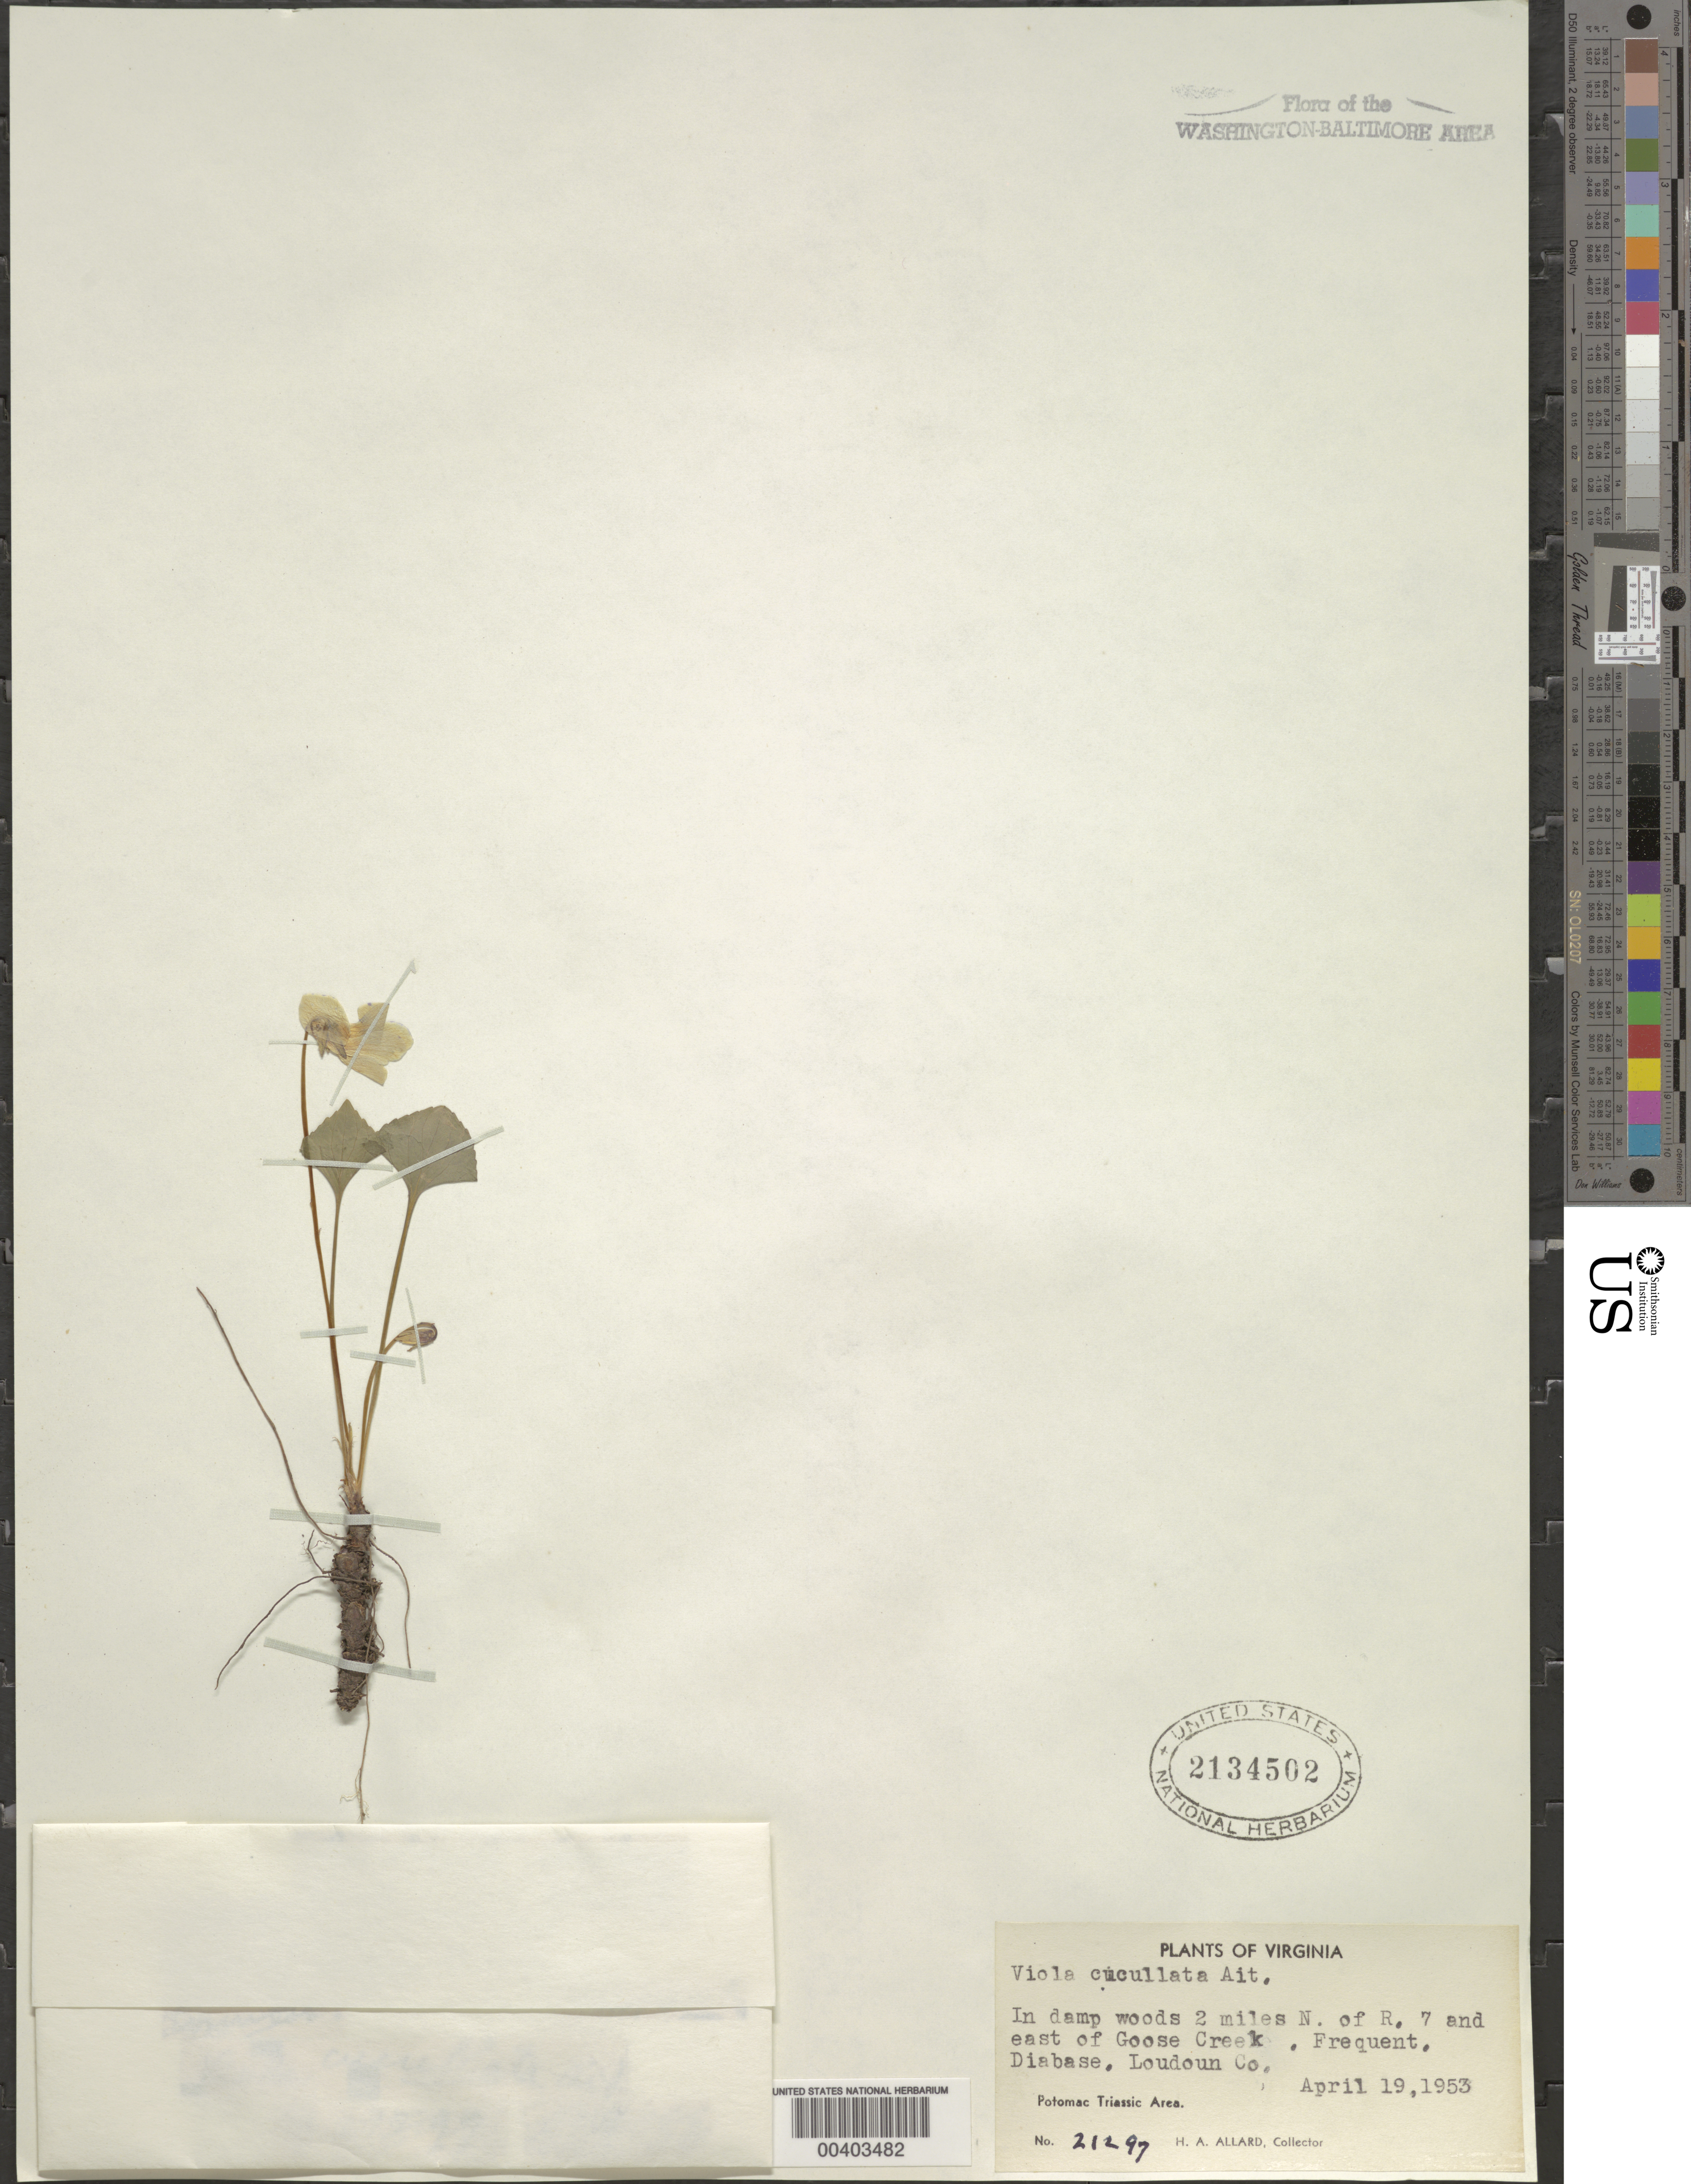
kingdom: Plantae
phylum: Tracheophyta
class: Magnoliopsida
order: Malpighiales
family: Violaceae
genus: Viola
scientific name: Viola cucullata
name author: Aiton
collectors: H. A. Allard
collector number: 21297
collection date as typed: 19 Apr 1953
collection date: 1953-04-19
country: United States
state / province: Virginia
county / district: Loudoun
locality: North of Route 7, east of Goose Creek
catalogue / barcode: US 2134502